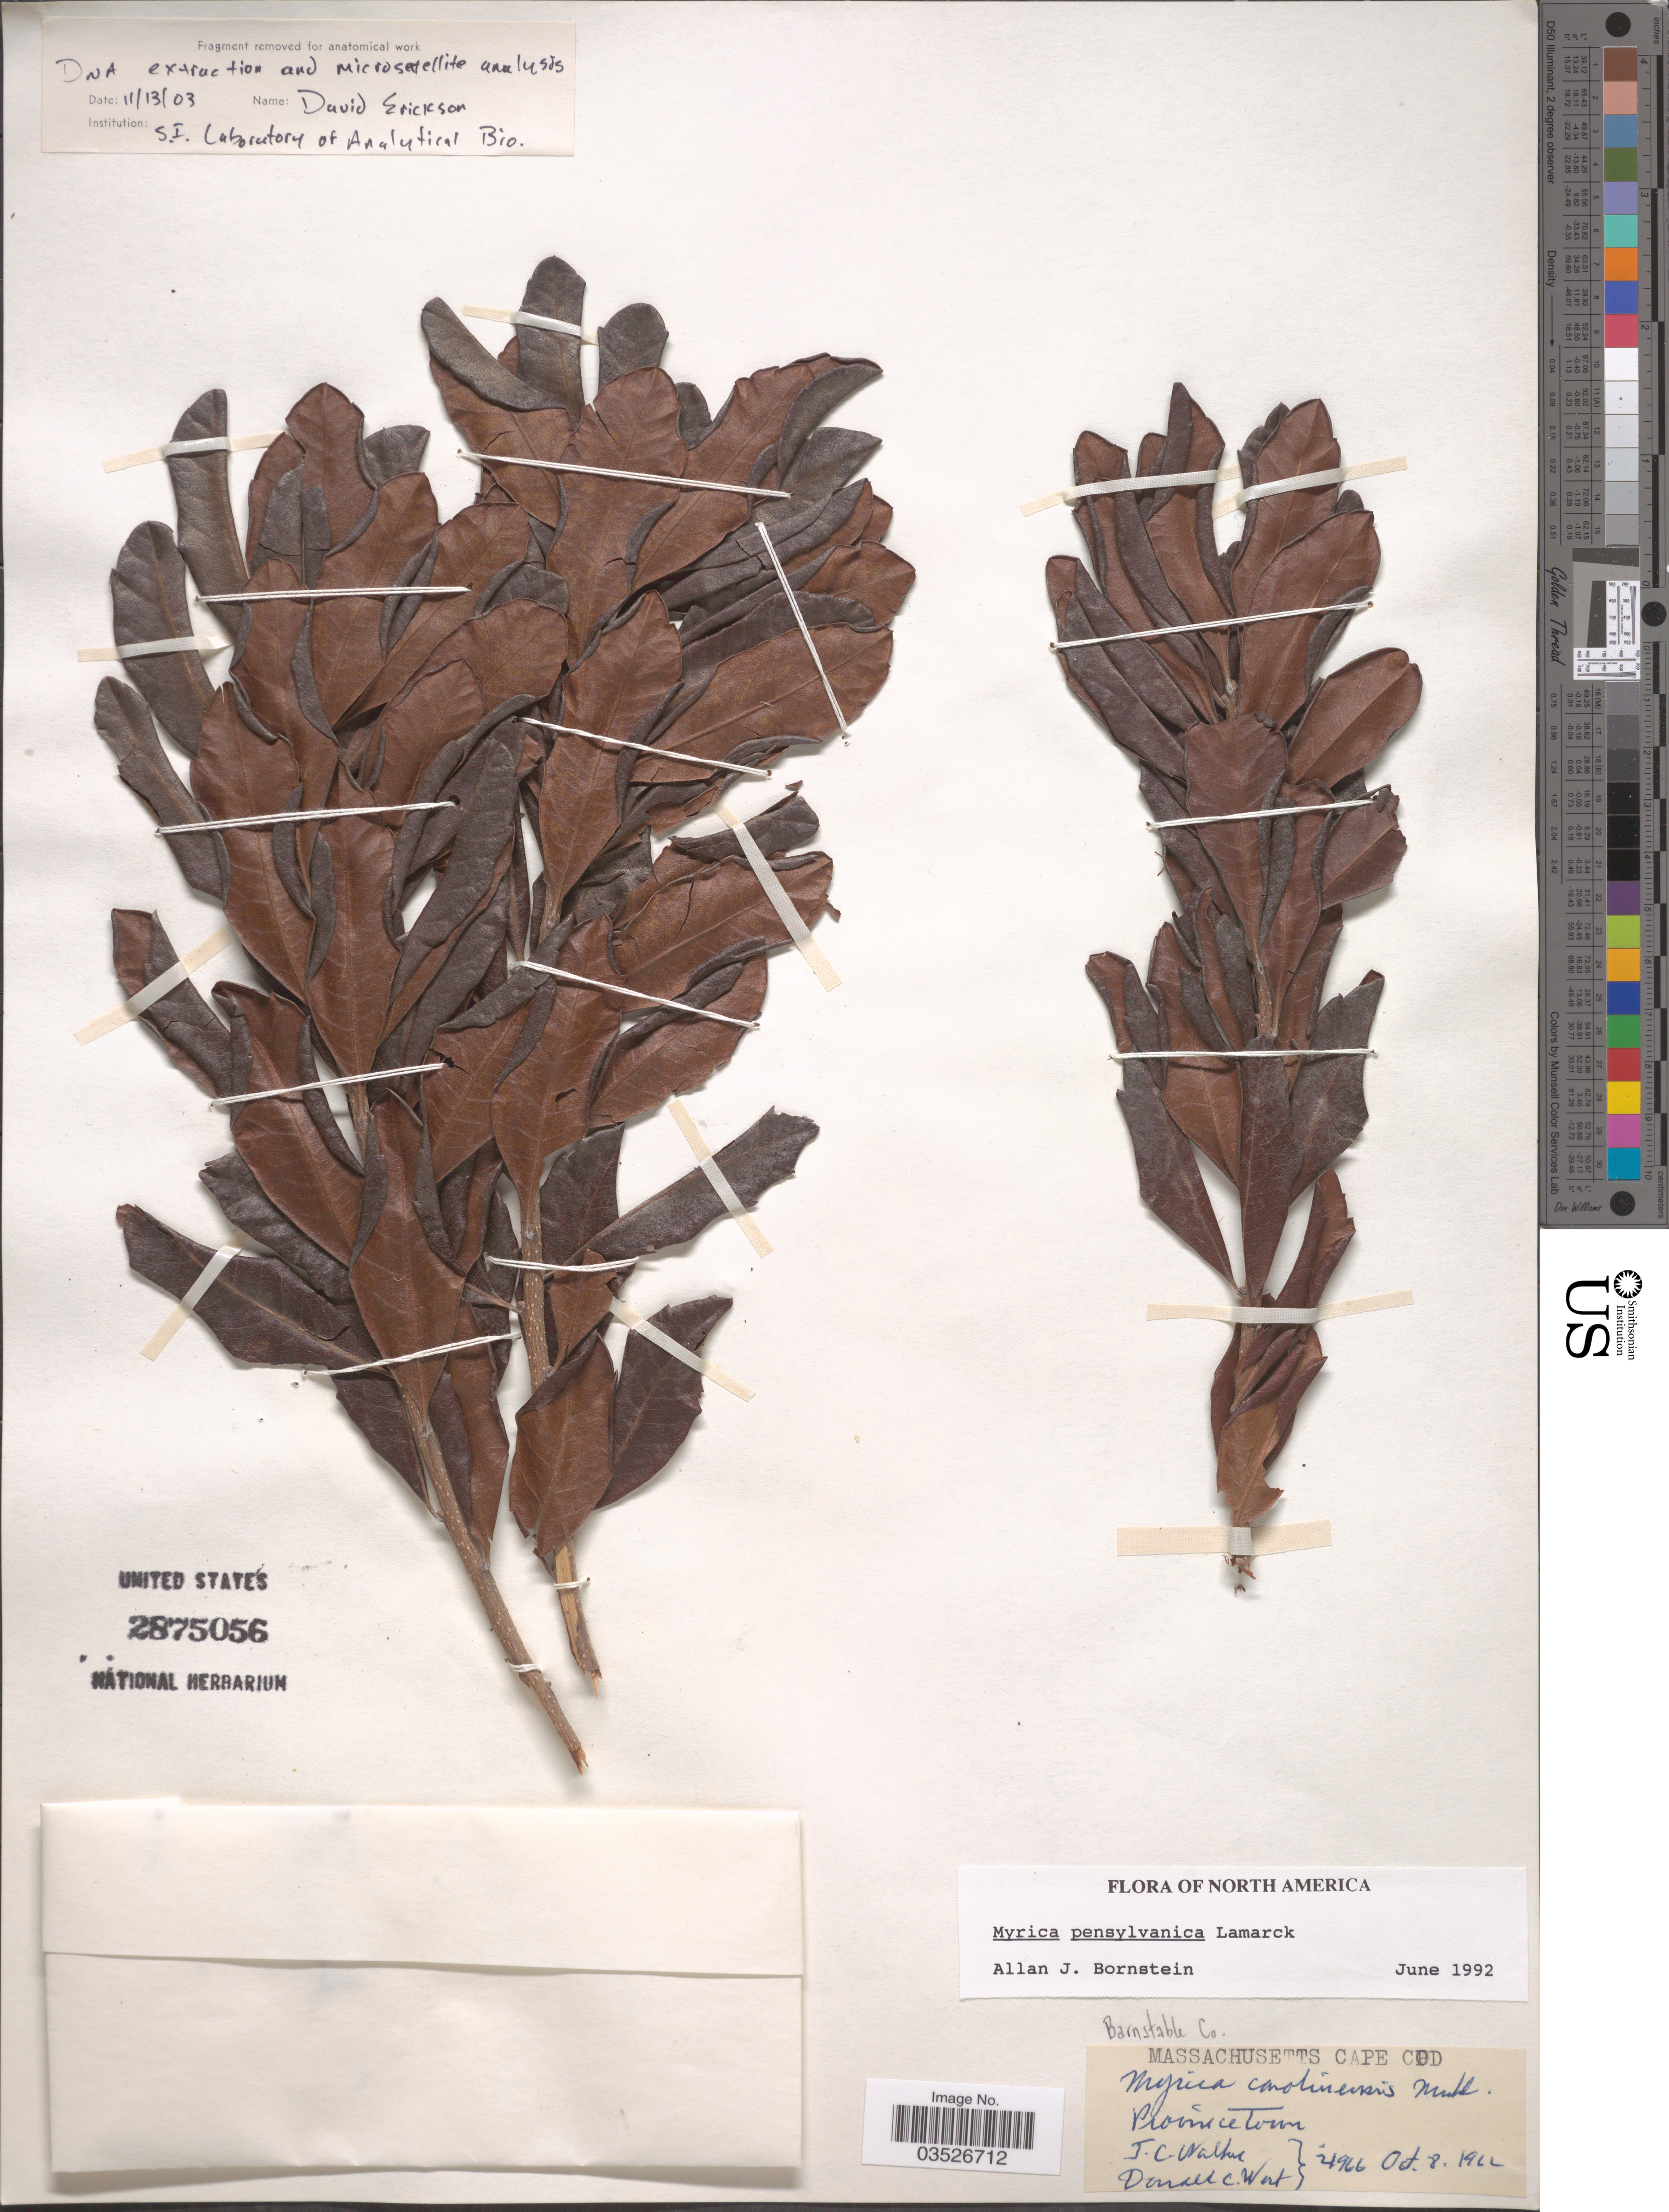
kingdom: Plantae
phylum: Tracheophyta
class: Magnoliopsida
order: Fagales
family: Myricaceae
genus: Morella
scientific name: Morella pensylvanica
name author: (Mirb.) Kartesz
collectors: J. Walker & D. Wert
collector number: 4966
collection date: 1922-10-08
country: United States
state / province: Massachusetts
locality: Barnstable Co. Cape Cod. Province Town.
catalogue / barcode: US 2875056